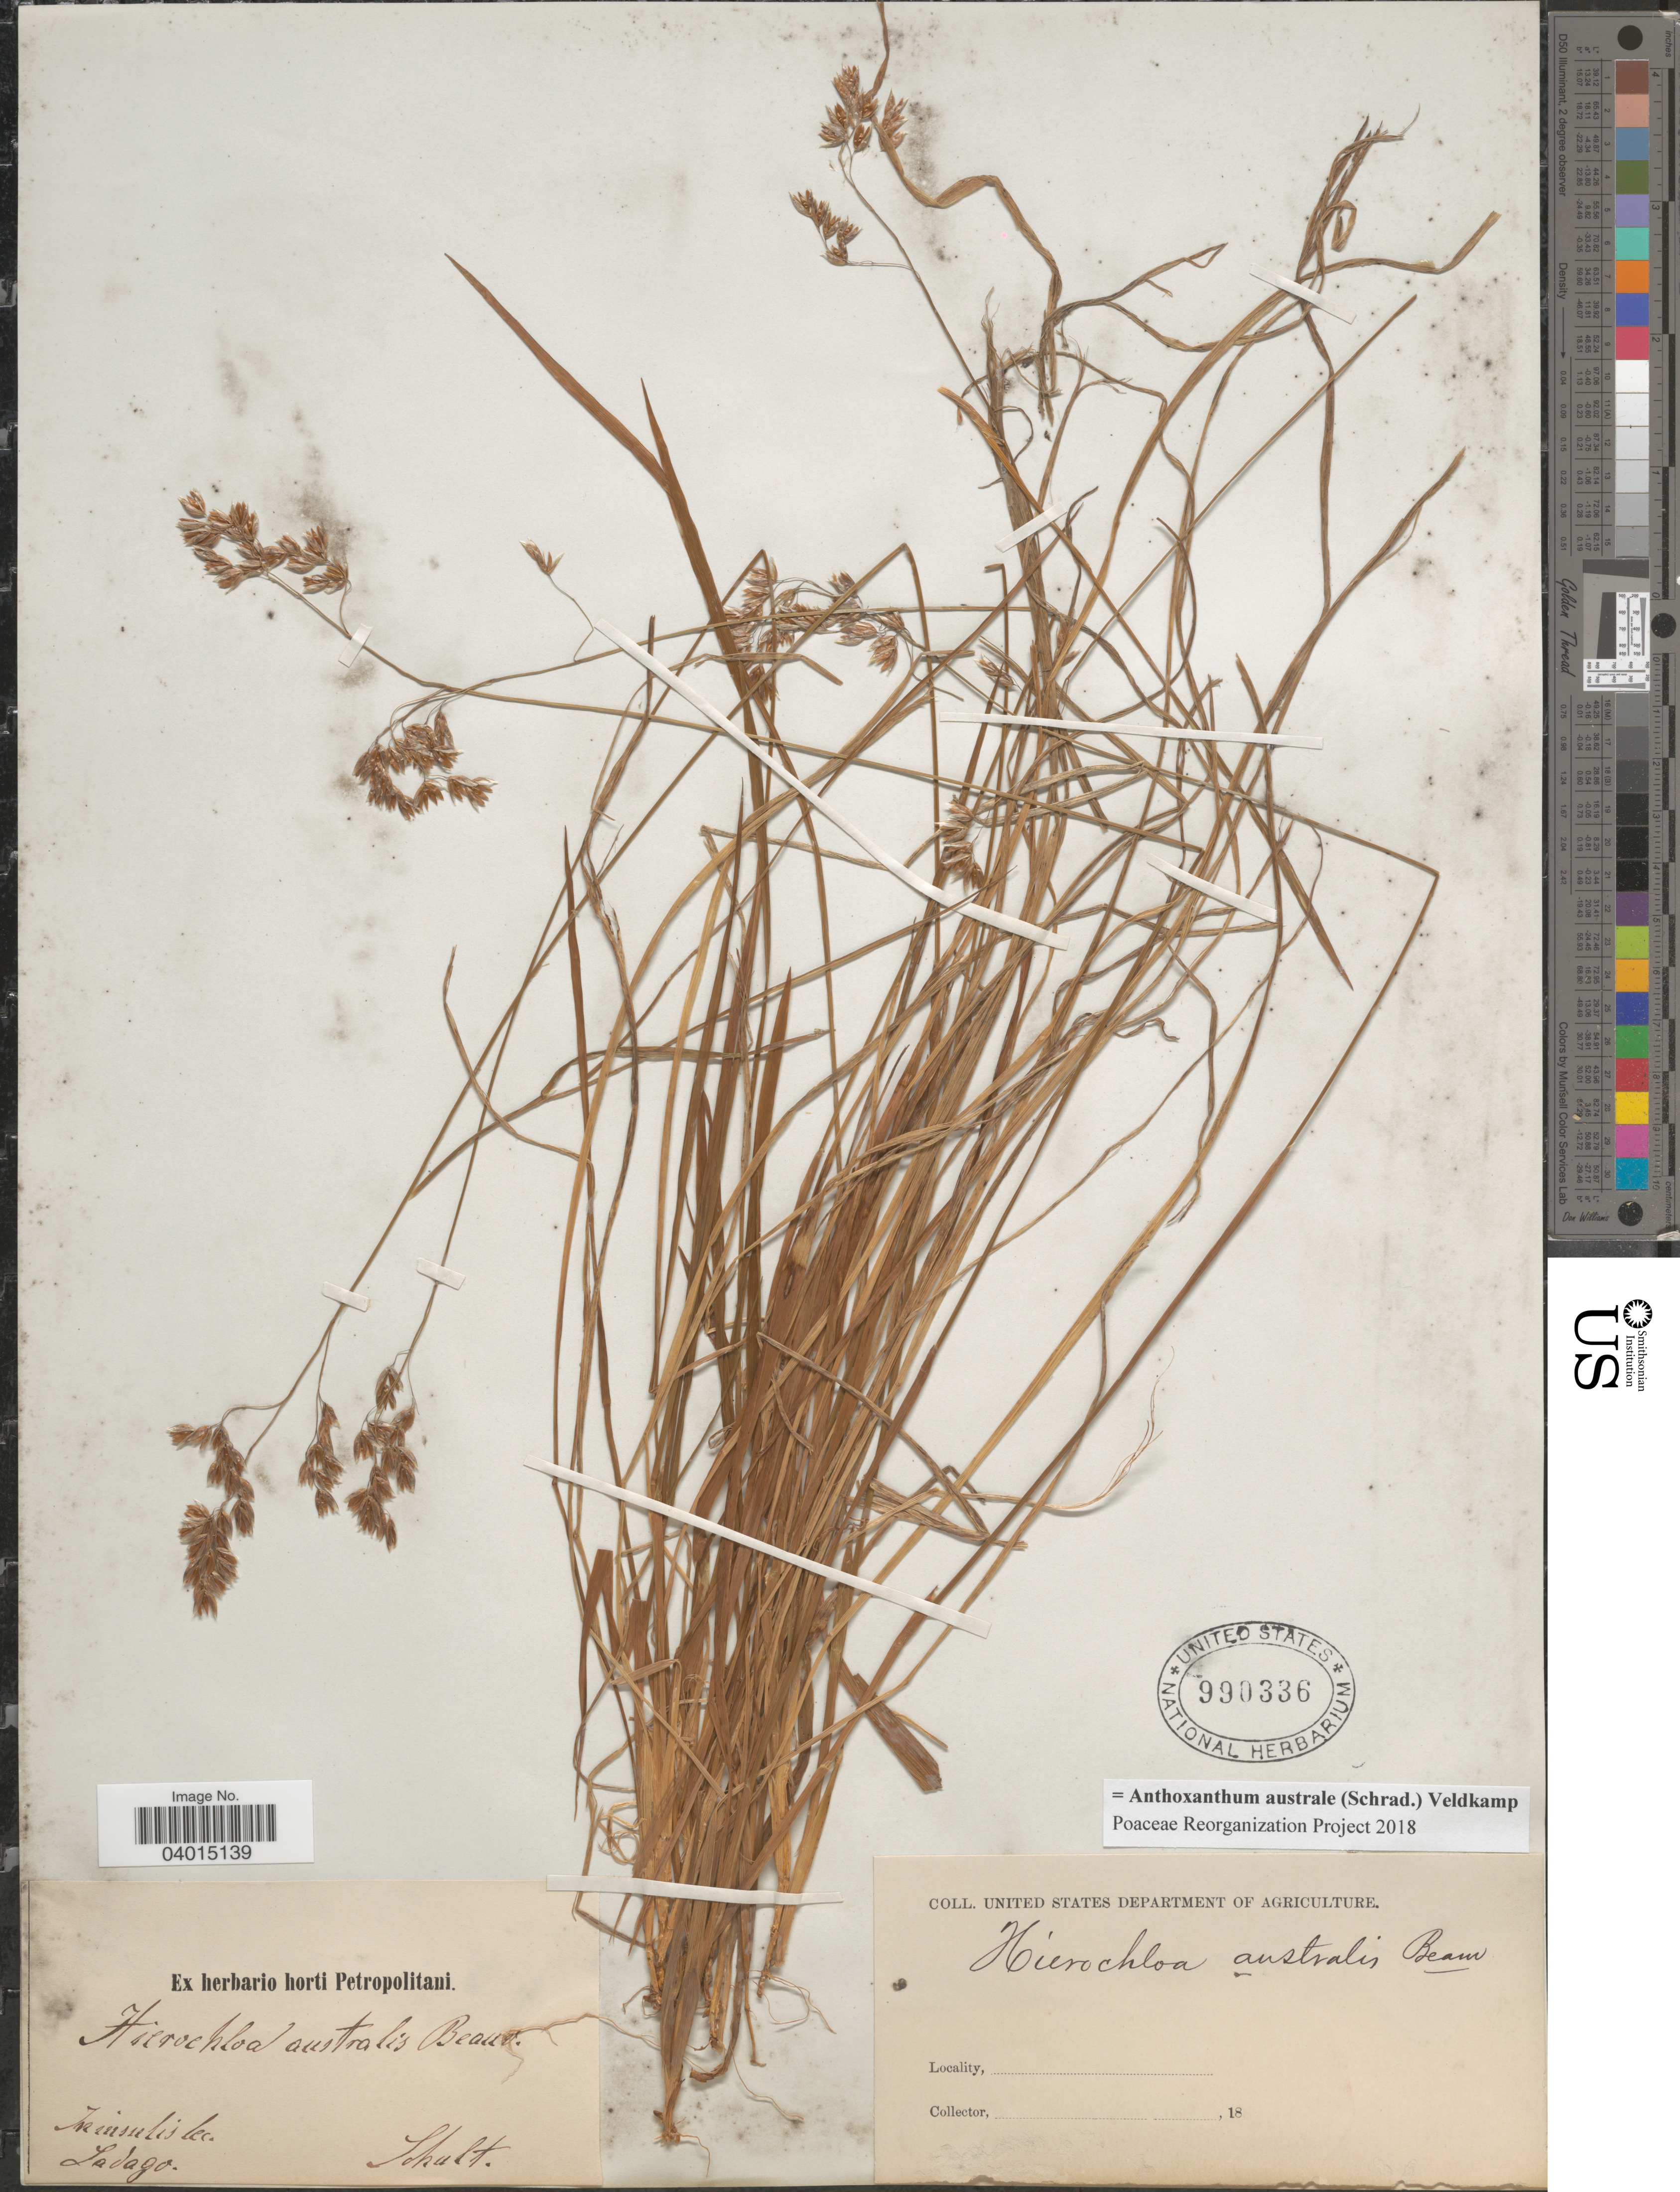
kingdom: Plantae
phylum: Tracheophyta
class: Liliopsida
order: Poales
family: Poaceae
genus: Anthoxanthum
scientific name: Anthoxanthum australe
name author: (Schrad.) Veldkamp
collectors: Schult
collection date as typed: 18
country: Germany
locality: Insulis lec. Ladago. [interpreted]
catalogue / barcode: US 990336